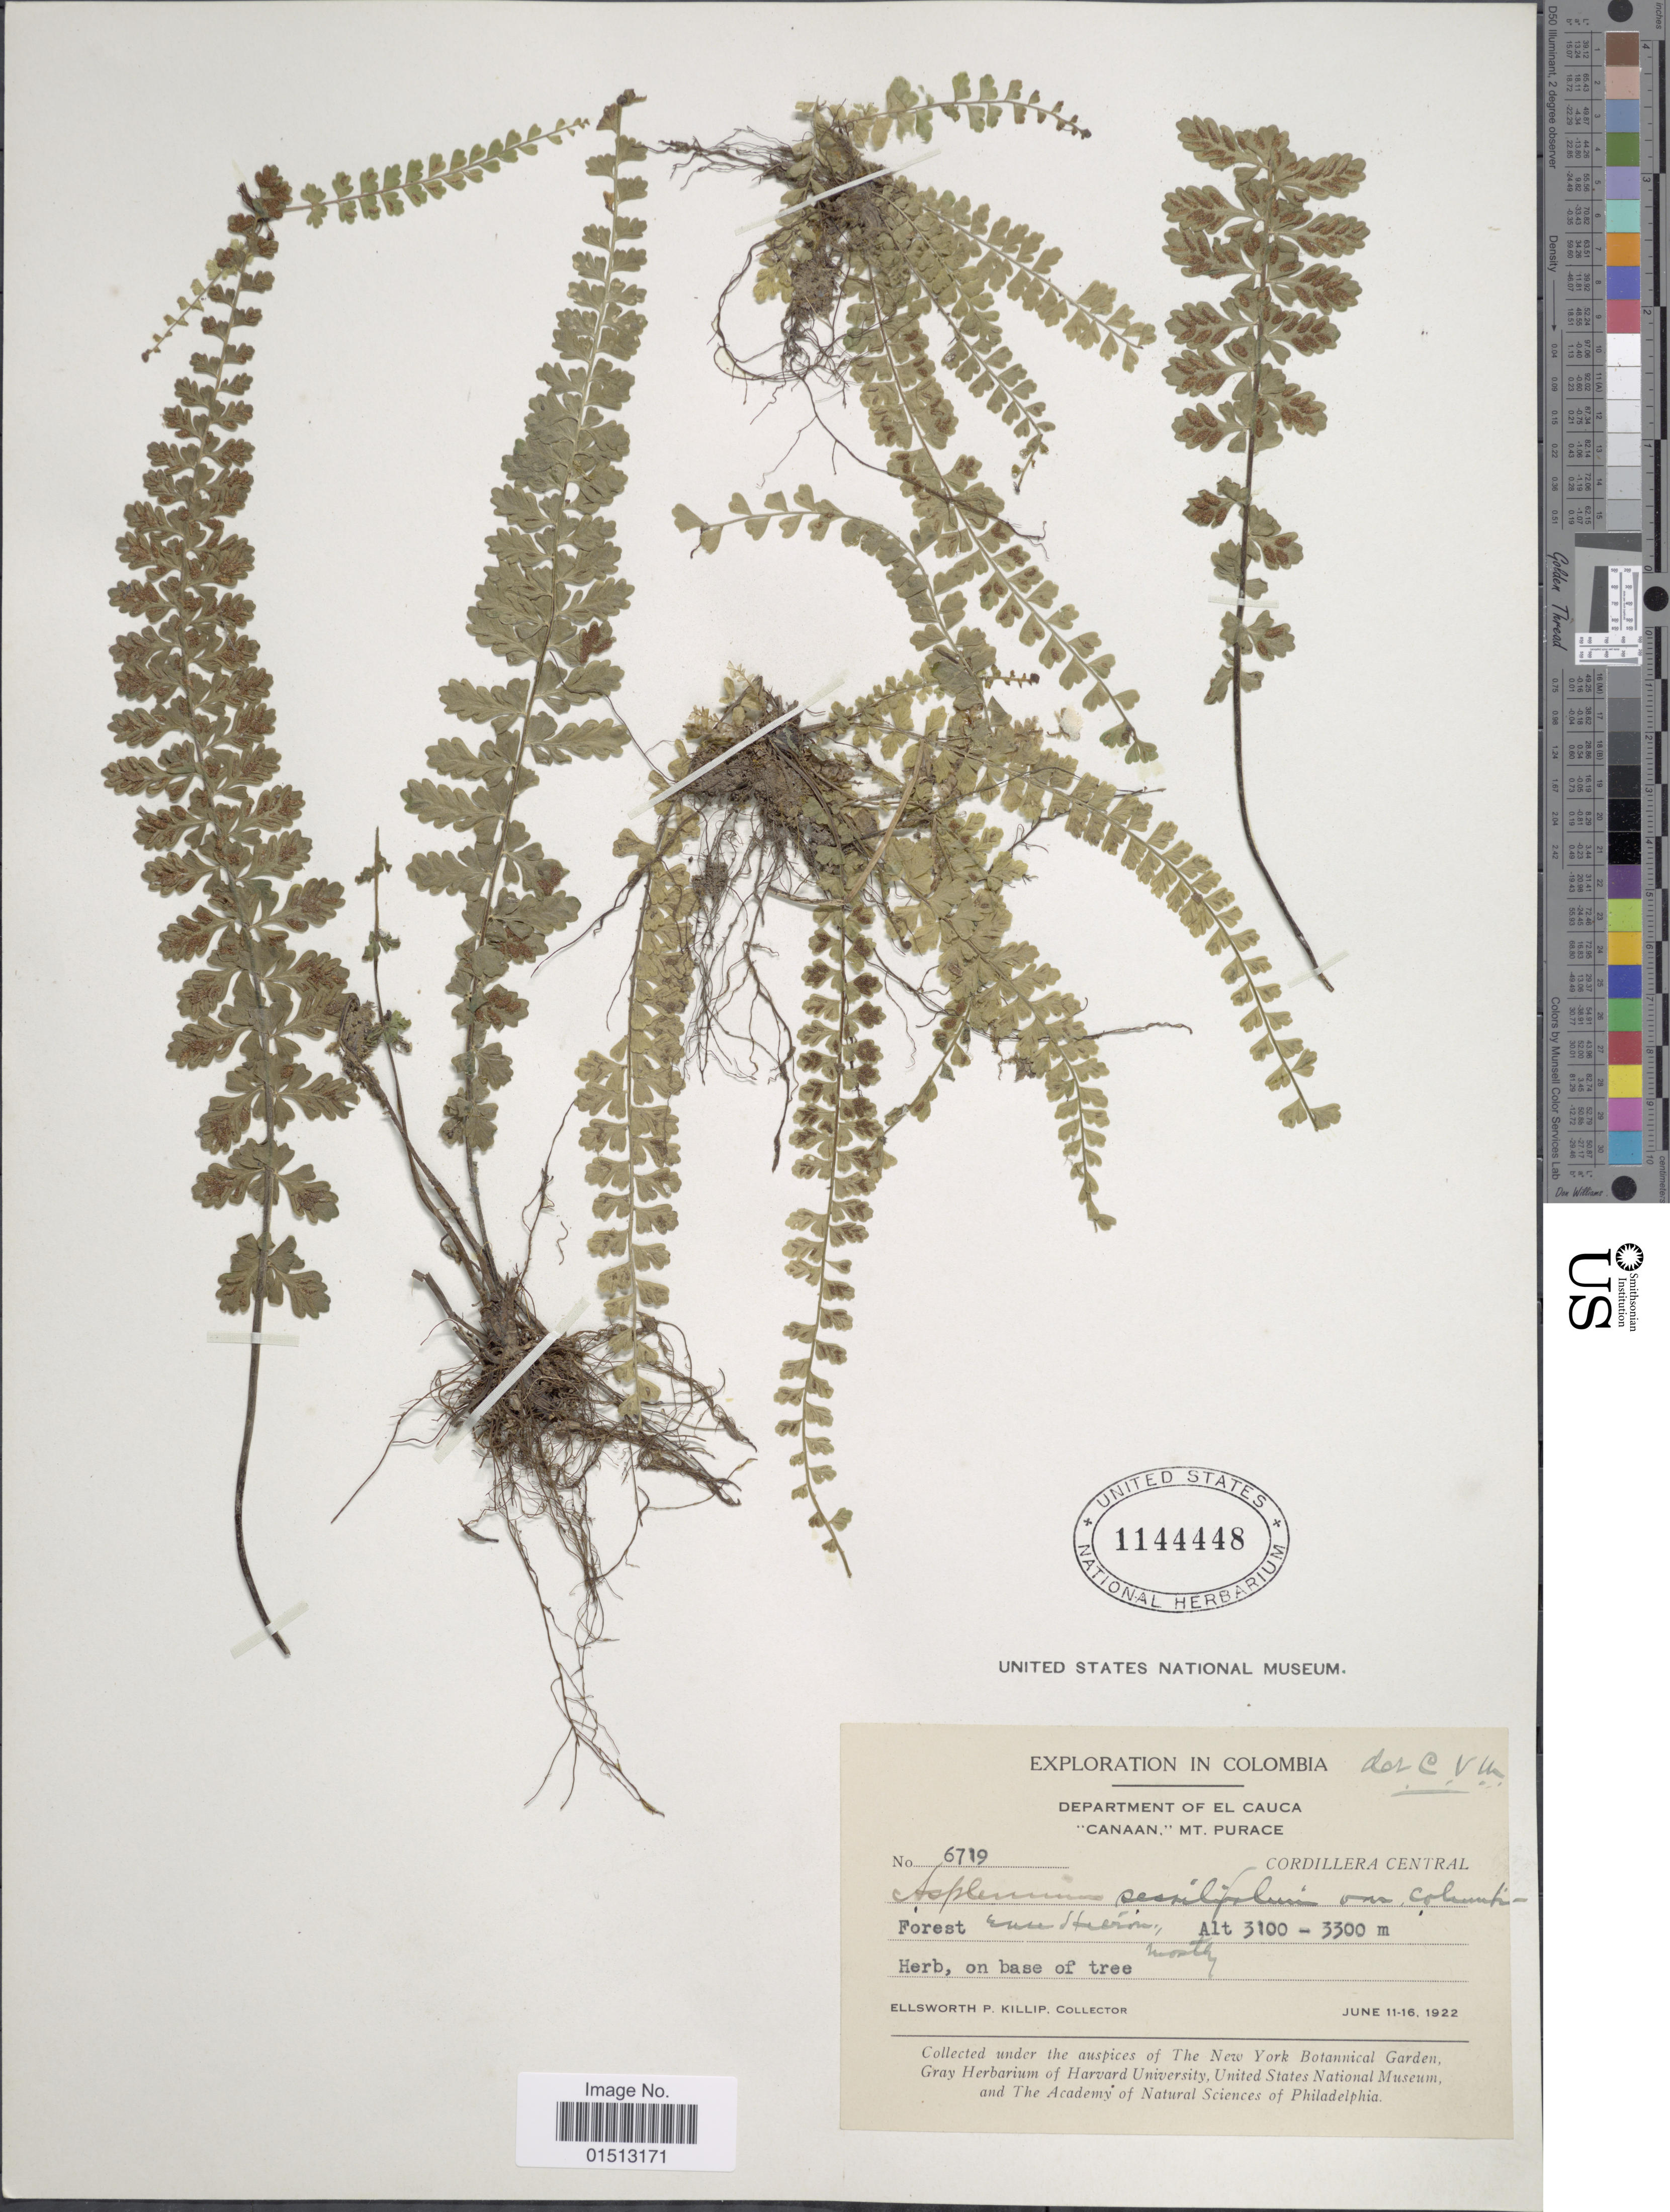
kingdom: Plantae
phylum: Tracheophyta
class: Polypodiopsida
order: Polypodiales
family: Aspleniaceae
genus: Asplenium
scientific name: Asplenium sessilifolium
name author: Desv.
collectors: E. P. Killip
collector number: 6719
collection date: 1922-06-11/1922-06-16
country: Colombia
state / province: Cauca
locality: Dep. of El Cauca, "Canaan." Mt. Purace, Cordillera Central.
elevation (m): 3100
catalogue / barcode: US 1144448